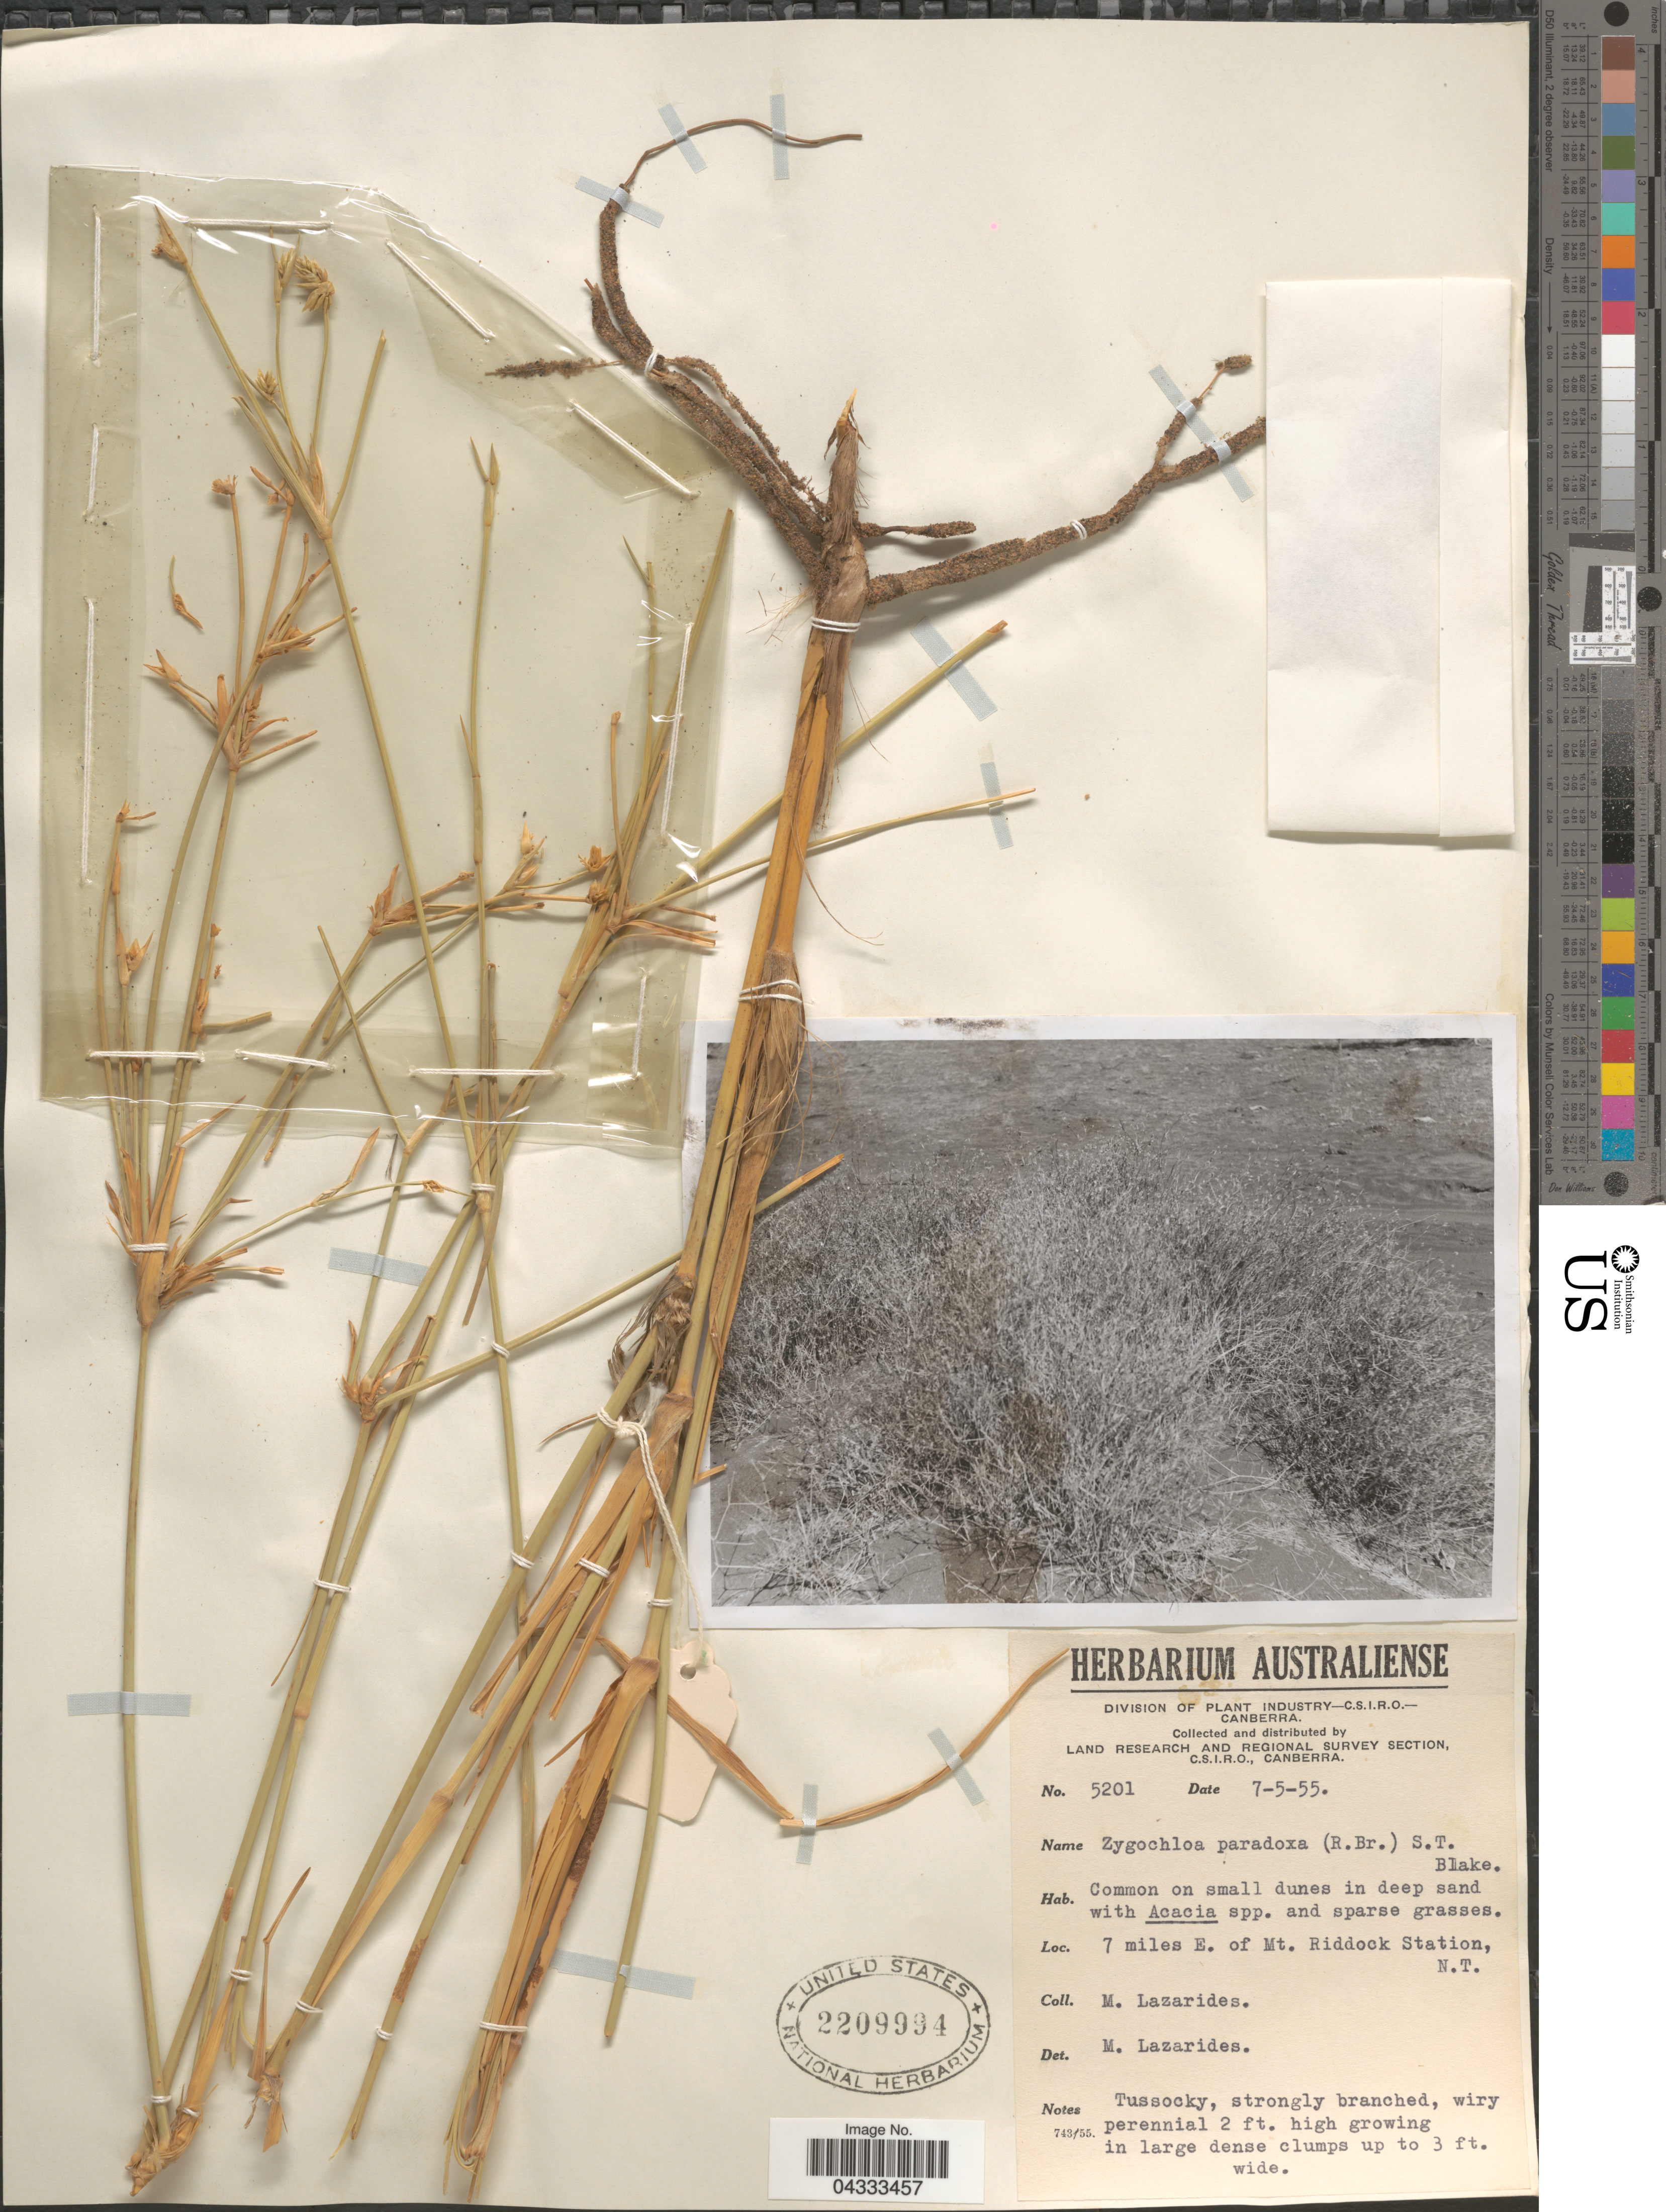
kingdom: Plantae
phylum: Tracheophyta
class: Liliopsida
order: Poales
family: Poaceae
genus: Zygochloa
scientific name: Zygochloa paradoxa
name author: (R. Br.) S.T. Blake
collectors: M. Lazarides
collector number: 5201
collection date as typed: Transcribed d/m/y: 7/5/55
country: Australia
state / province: Northern Territory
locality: Land Research and Regional Survey Section, C.S.I.R.O. 7 miles E. of Mt. Riddock Station.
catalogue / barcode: US 2209994